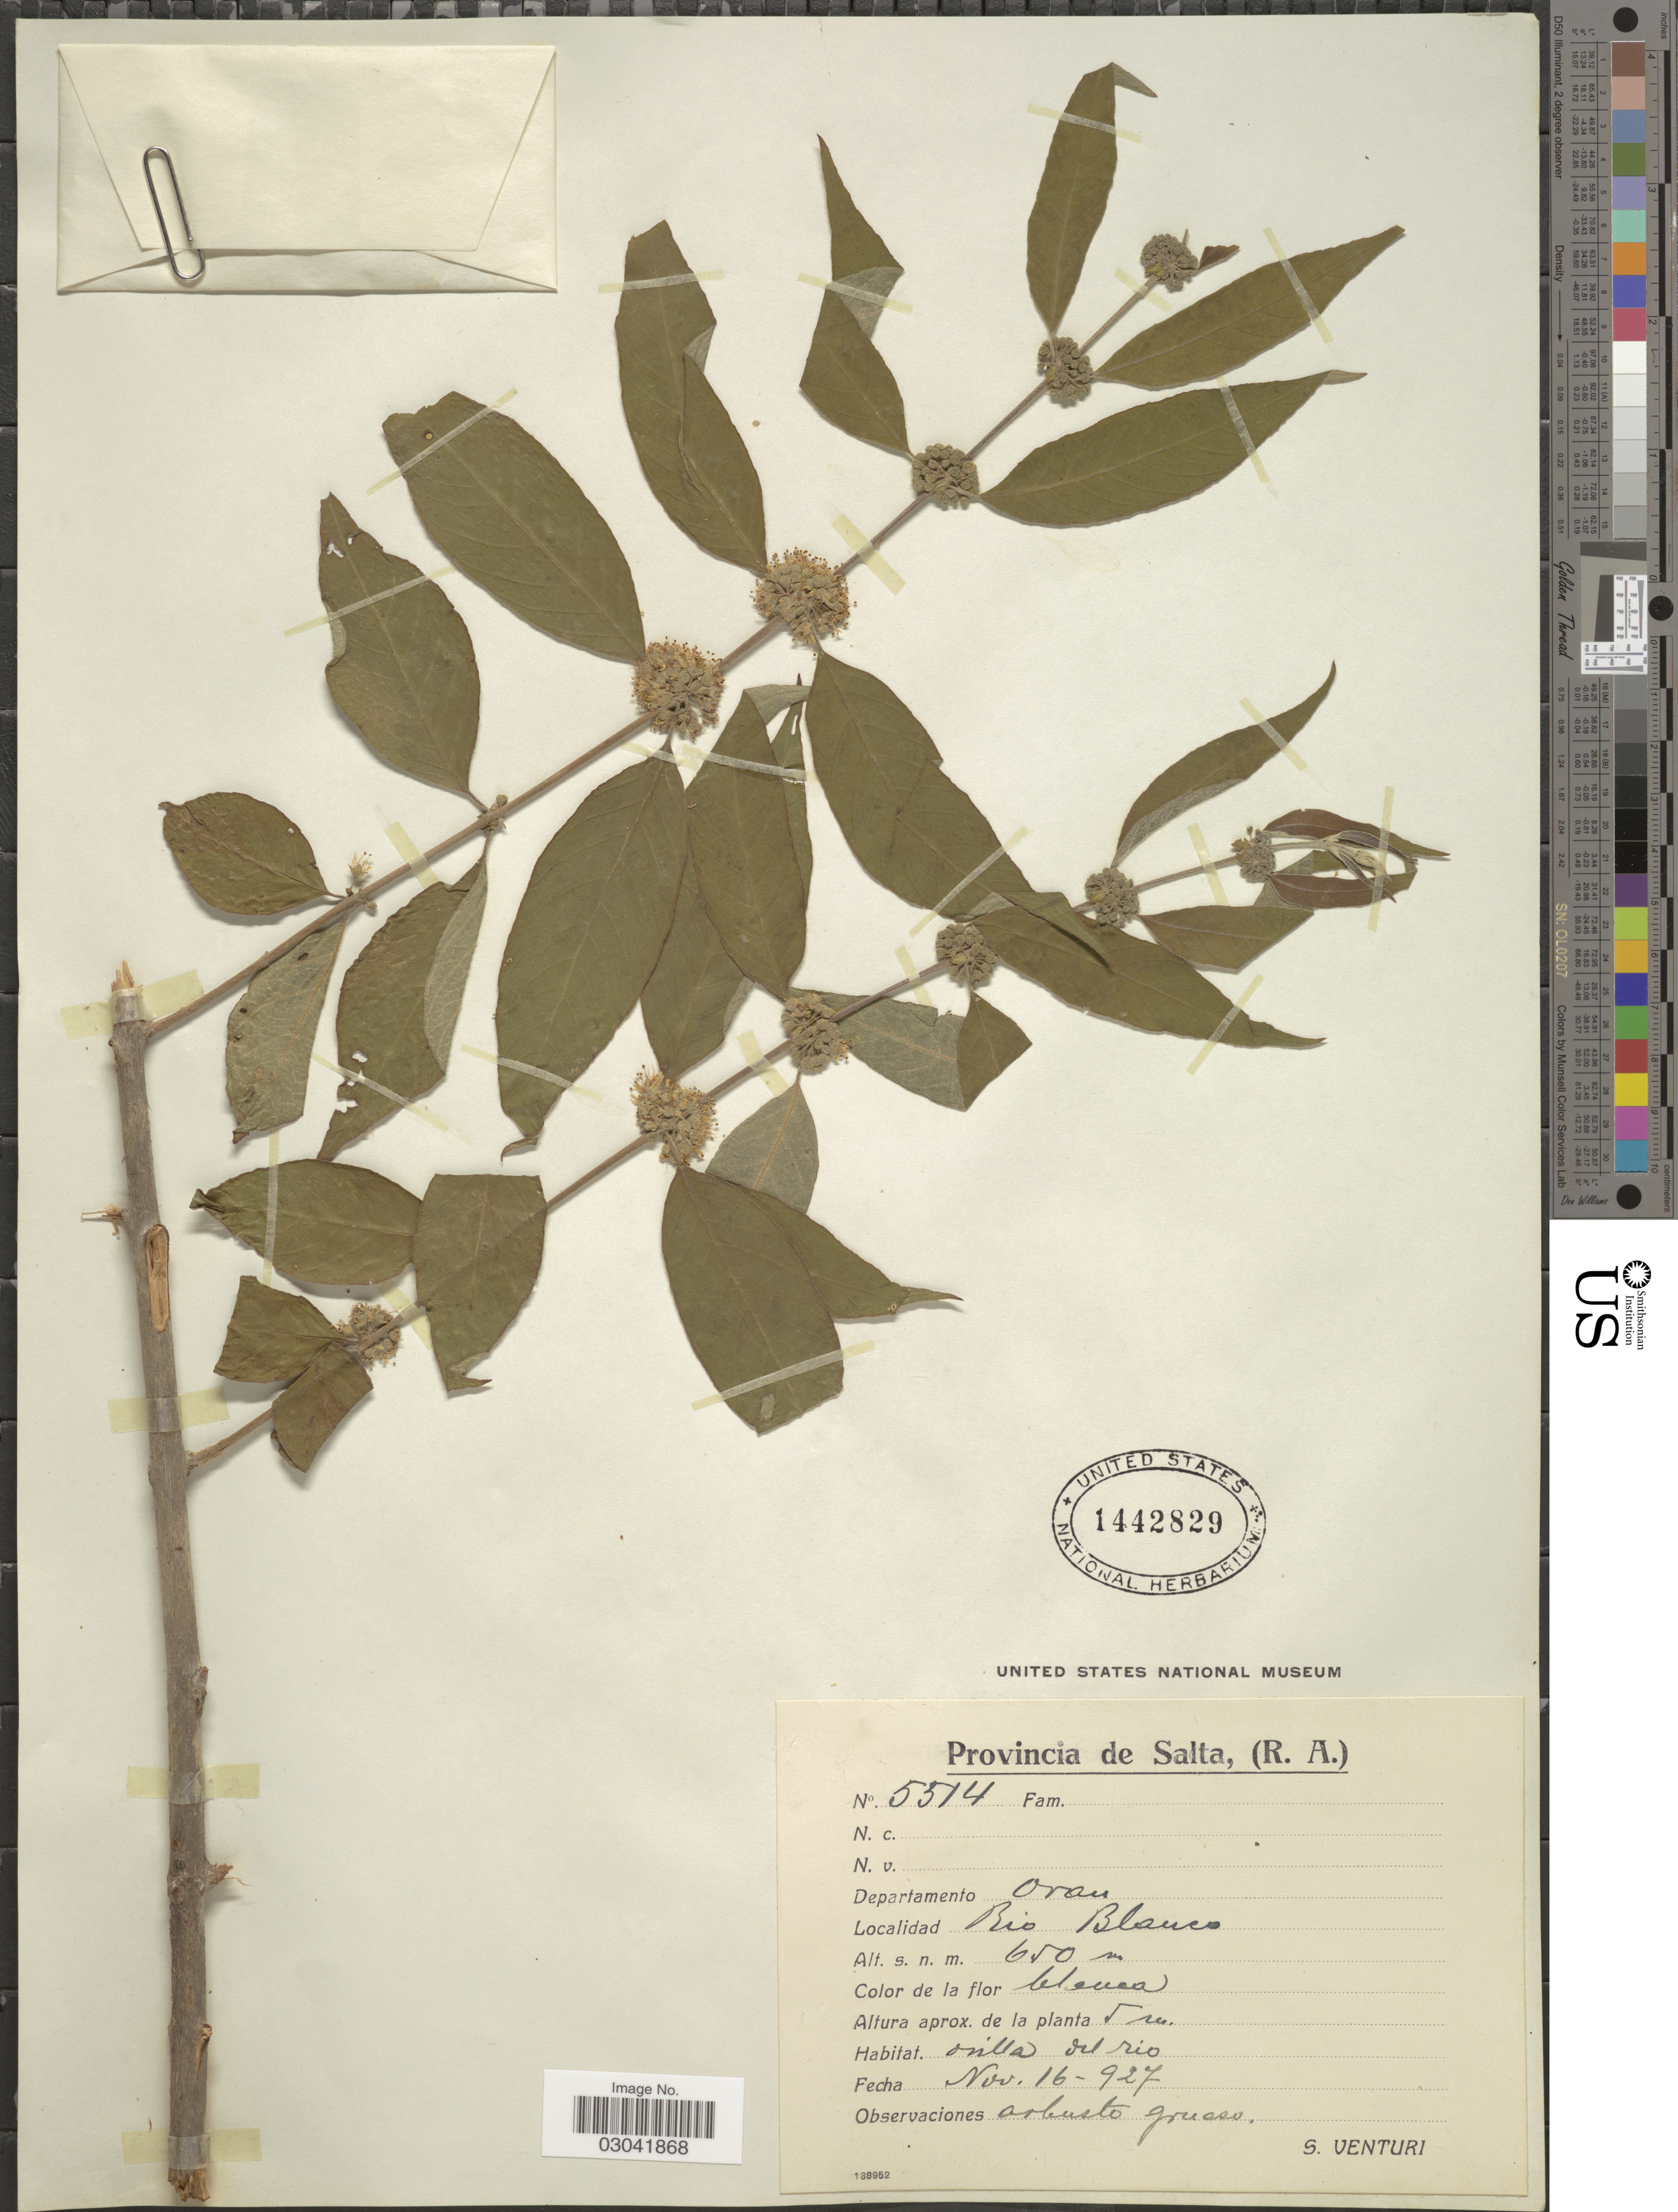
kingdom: Plantae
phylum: Tracheophyta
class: Magnoliopsida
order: Myrtales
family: Lythraceae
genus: Adenaria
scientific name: Adenaria floribunda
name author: Kunth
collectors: S. Venturi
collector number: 5514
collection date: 1927-11-16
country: Argentina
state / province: Salta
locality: Departamento Oran. Rio Blanco.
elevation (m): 650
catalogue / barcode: US 1442829